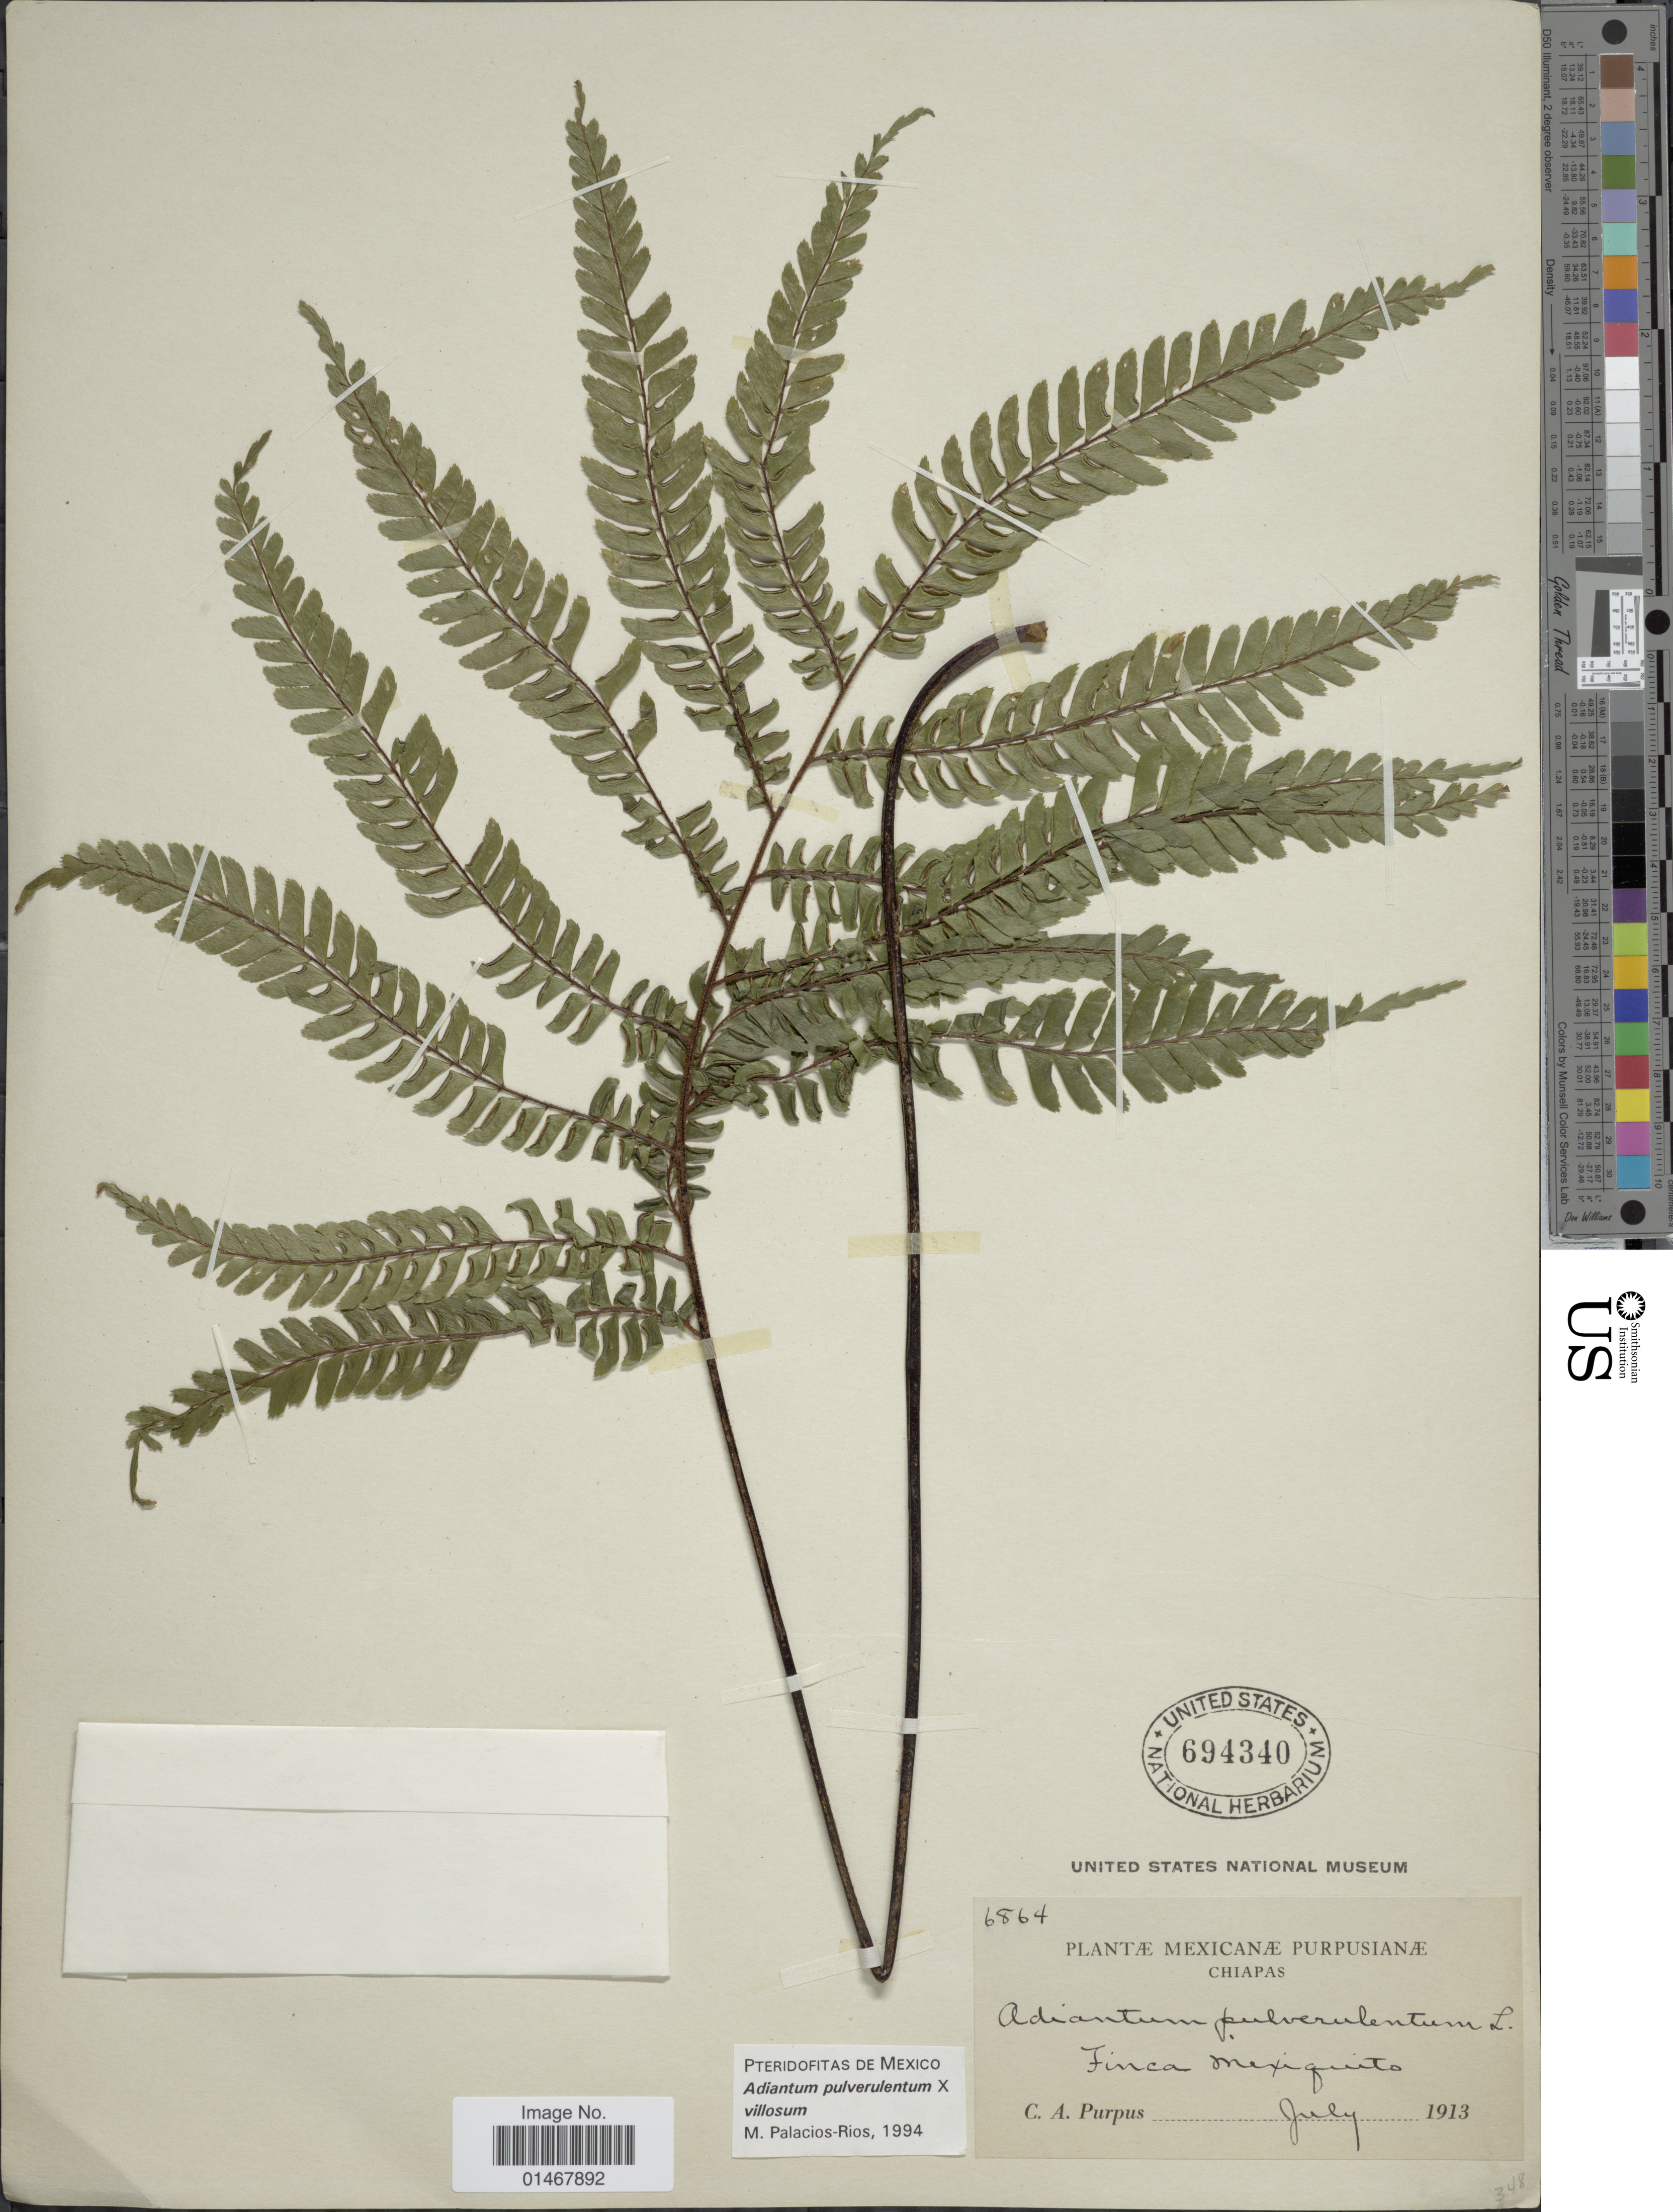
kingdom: Plantae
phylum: Tracheophyta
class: Polypodiopsida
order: Polypodiales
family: Pteridaceae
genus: Adiantum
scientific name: Adiantum pulverulentum x A. villosum L.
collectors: C. A. Purpus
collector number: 6864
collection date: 1913-07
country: Mexico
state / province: Chiapas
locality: Finca Mexiquito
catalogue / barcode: US 694340